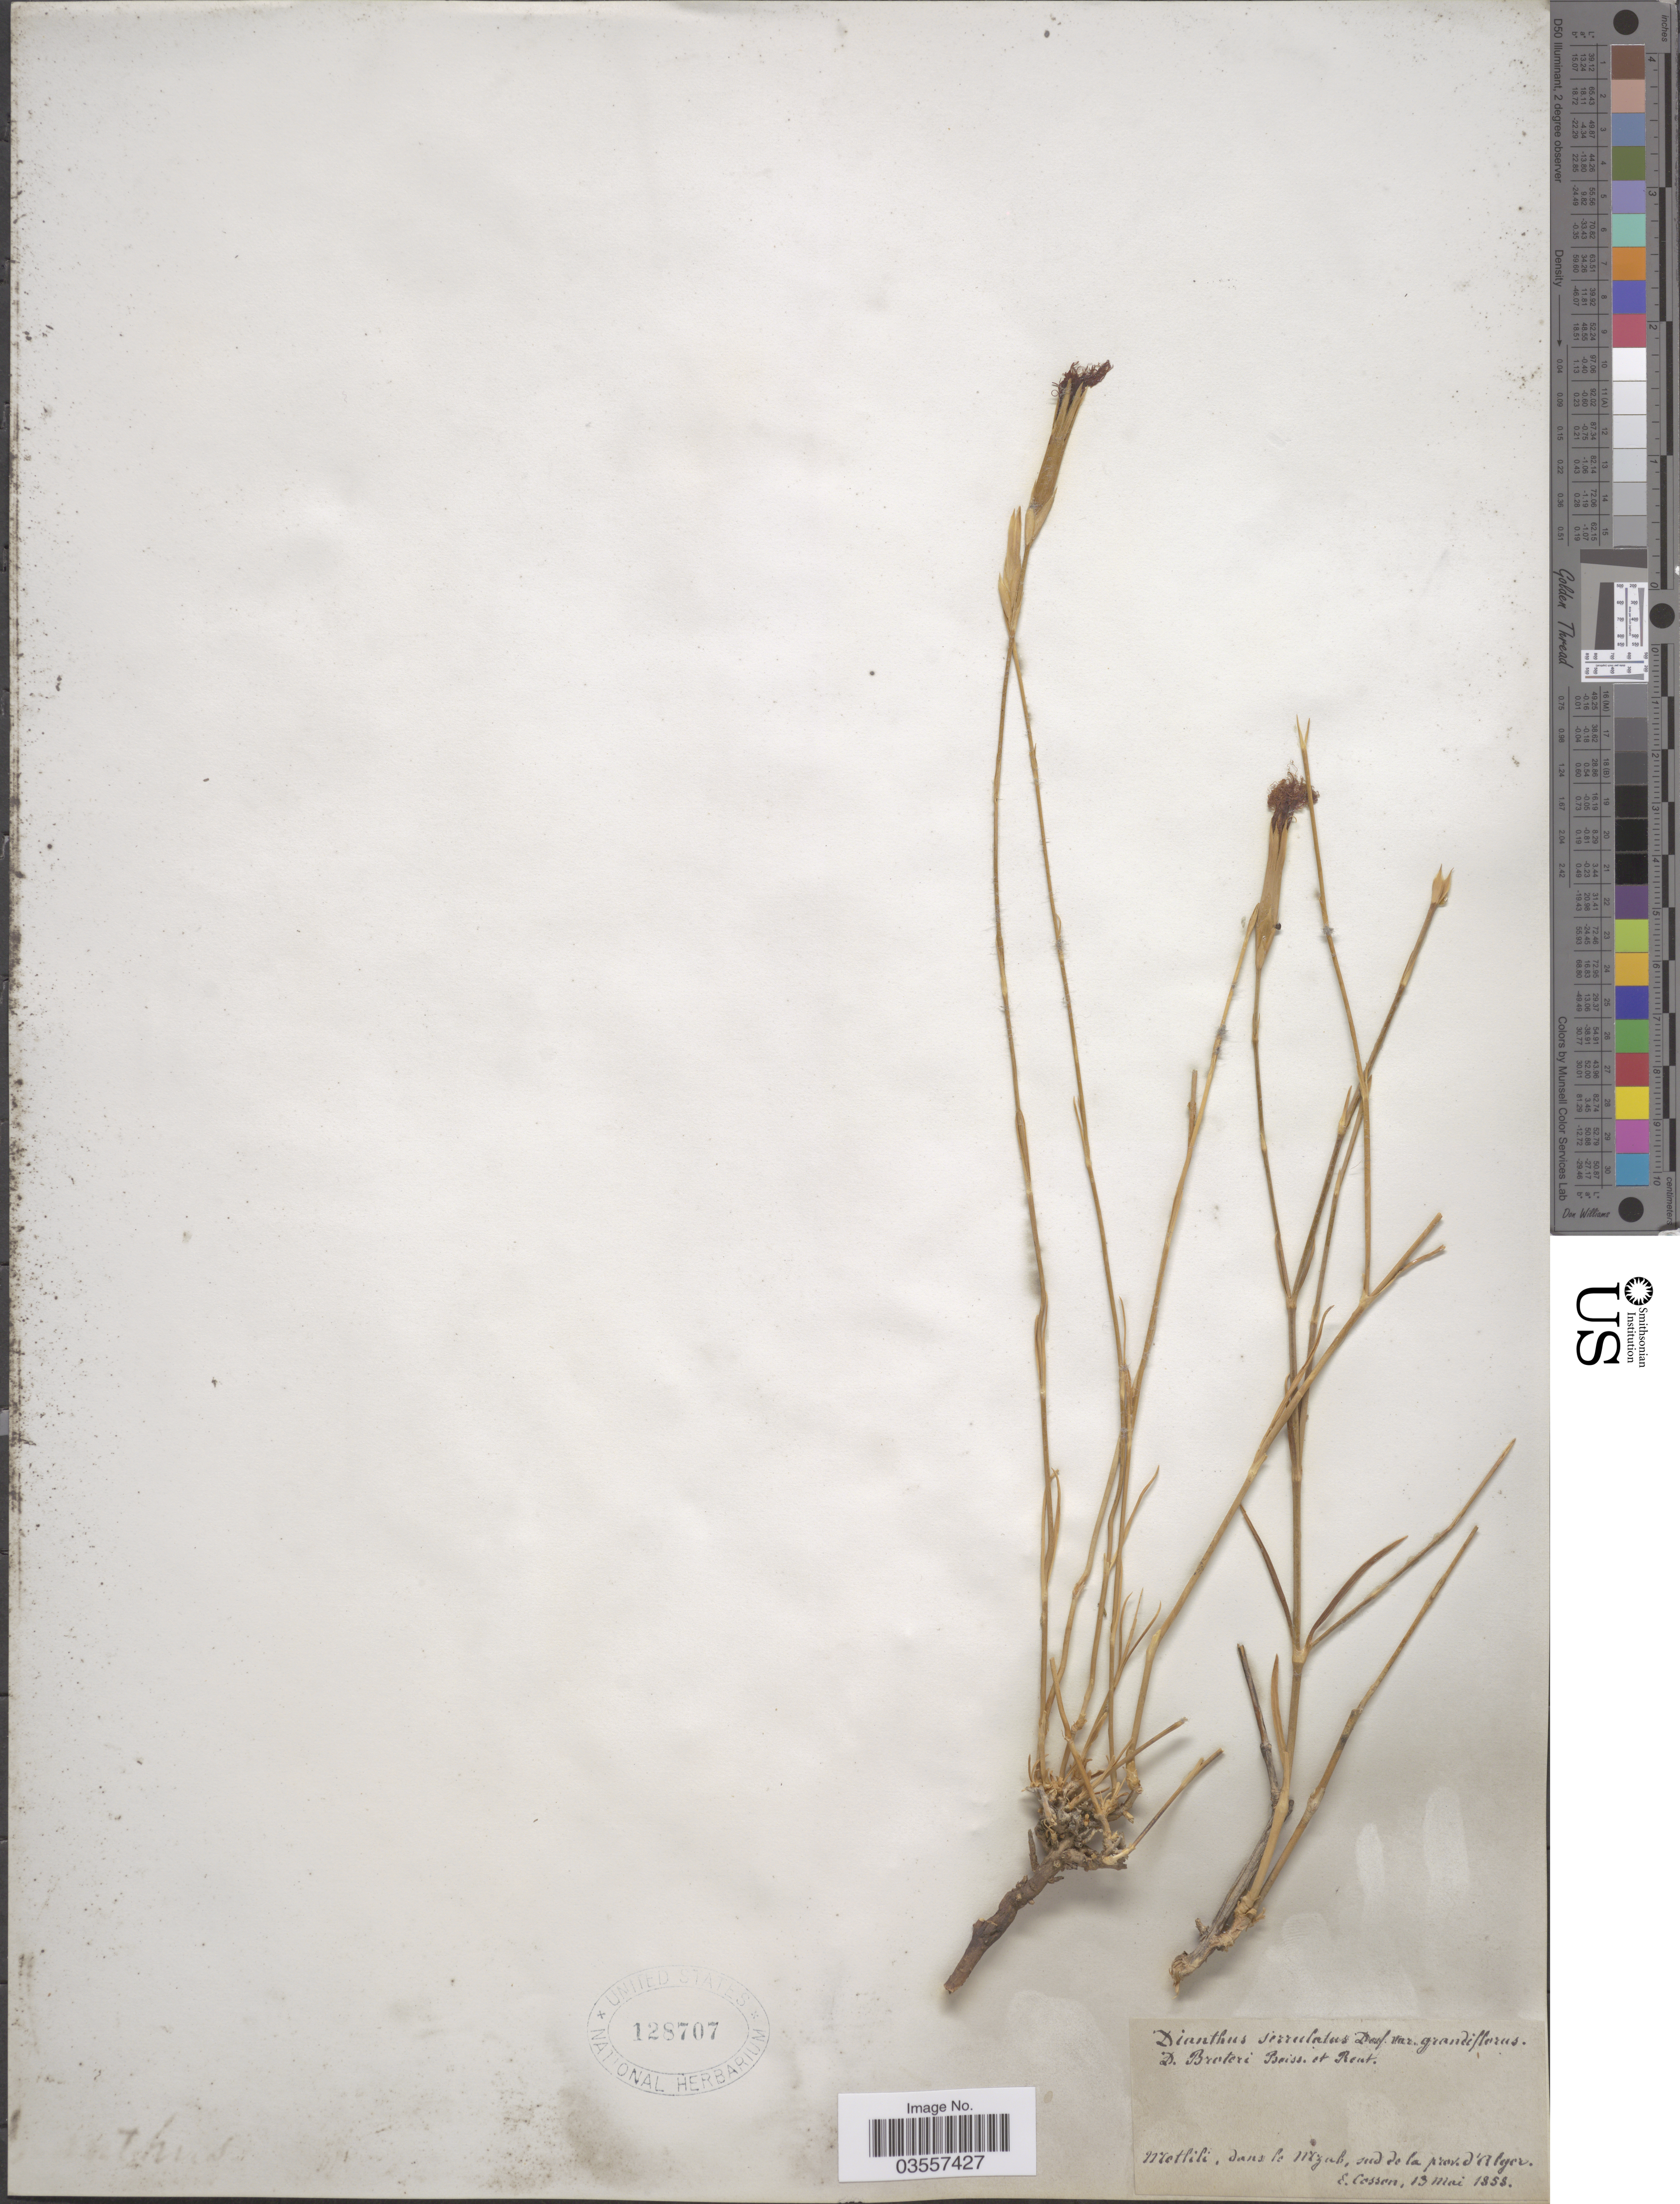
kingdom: Plantae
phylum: Tracheophyta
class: Magnoliopsida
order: Caryophyllales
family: Caryophyllaceae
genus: Dianthus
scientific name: Dianthus serrulatus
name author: Desf.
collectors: E. Cosson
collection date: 1859-05-13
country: Algeria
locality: Motlili, dans le Mzab, sud de la prov. d'Alger.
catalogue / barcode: US 128707